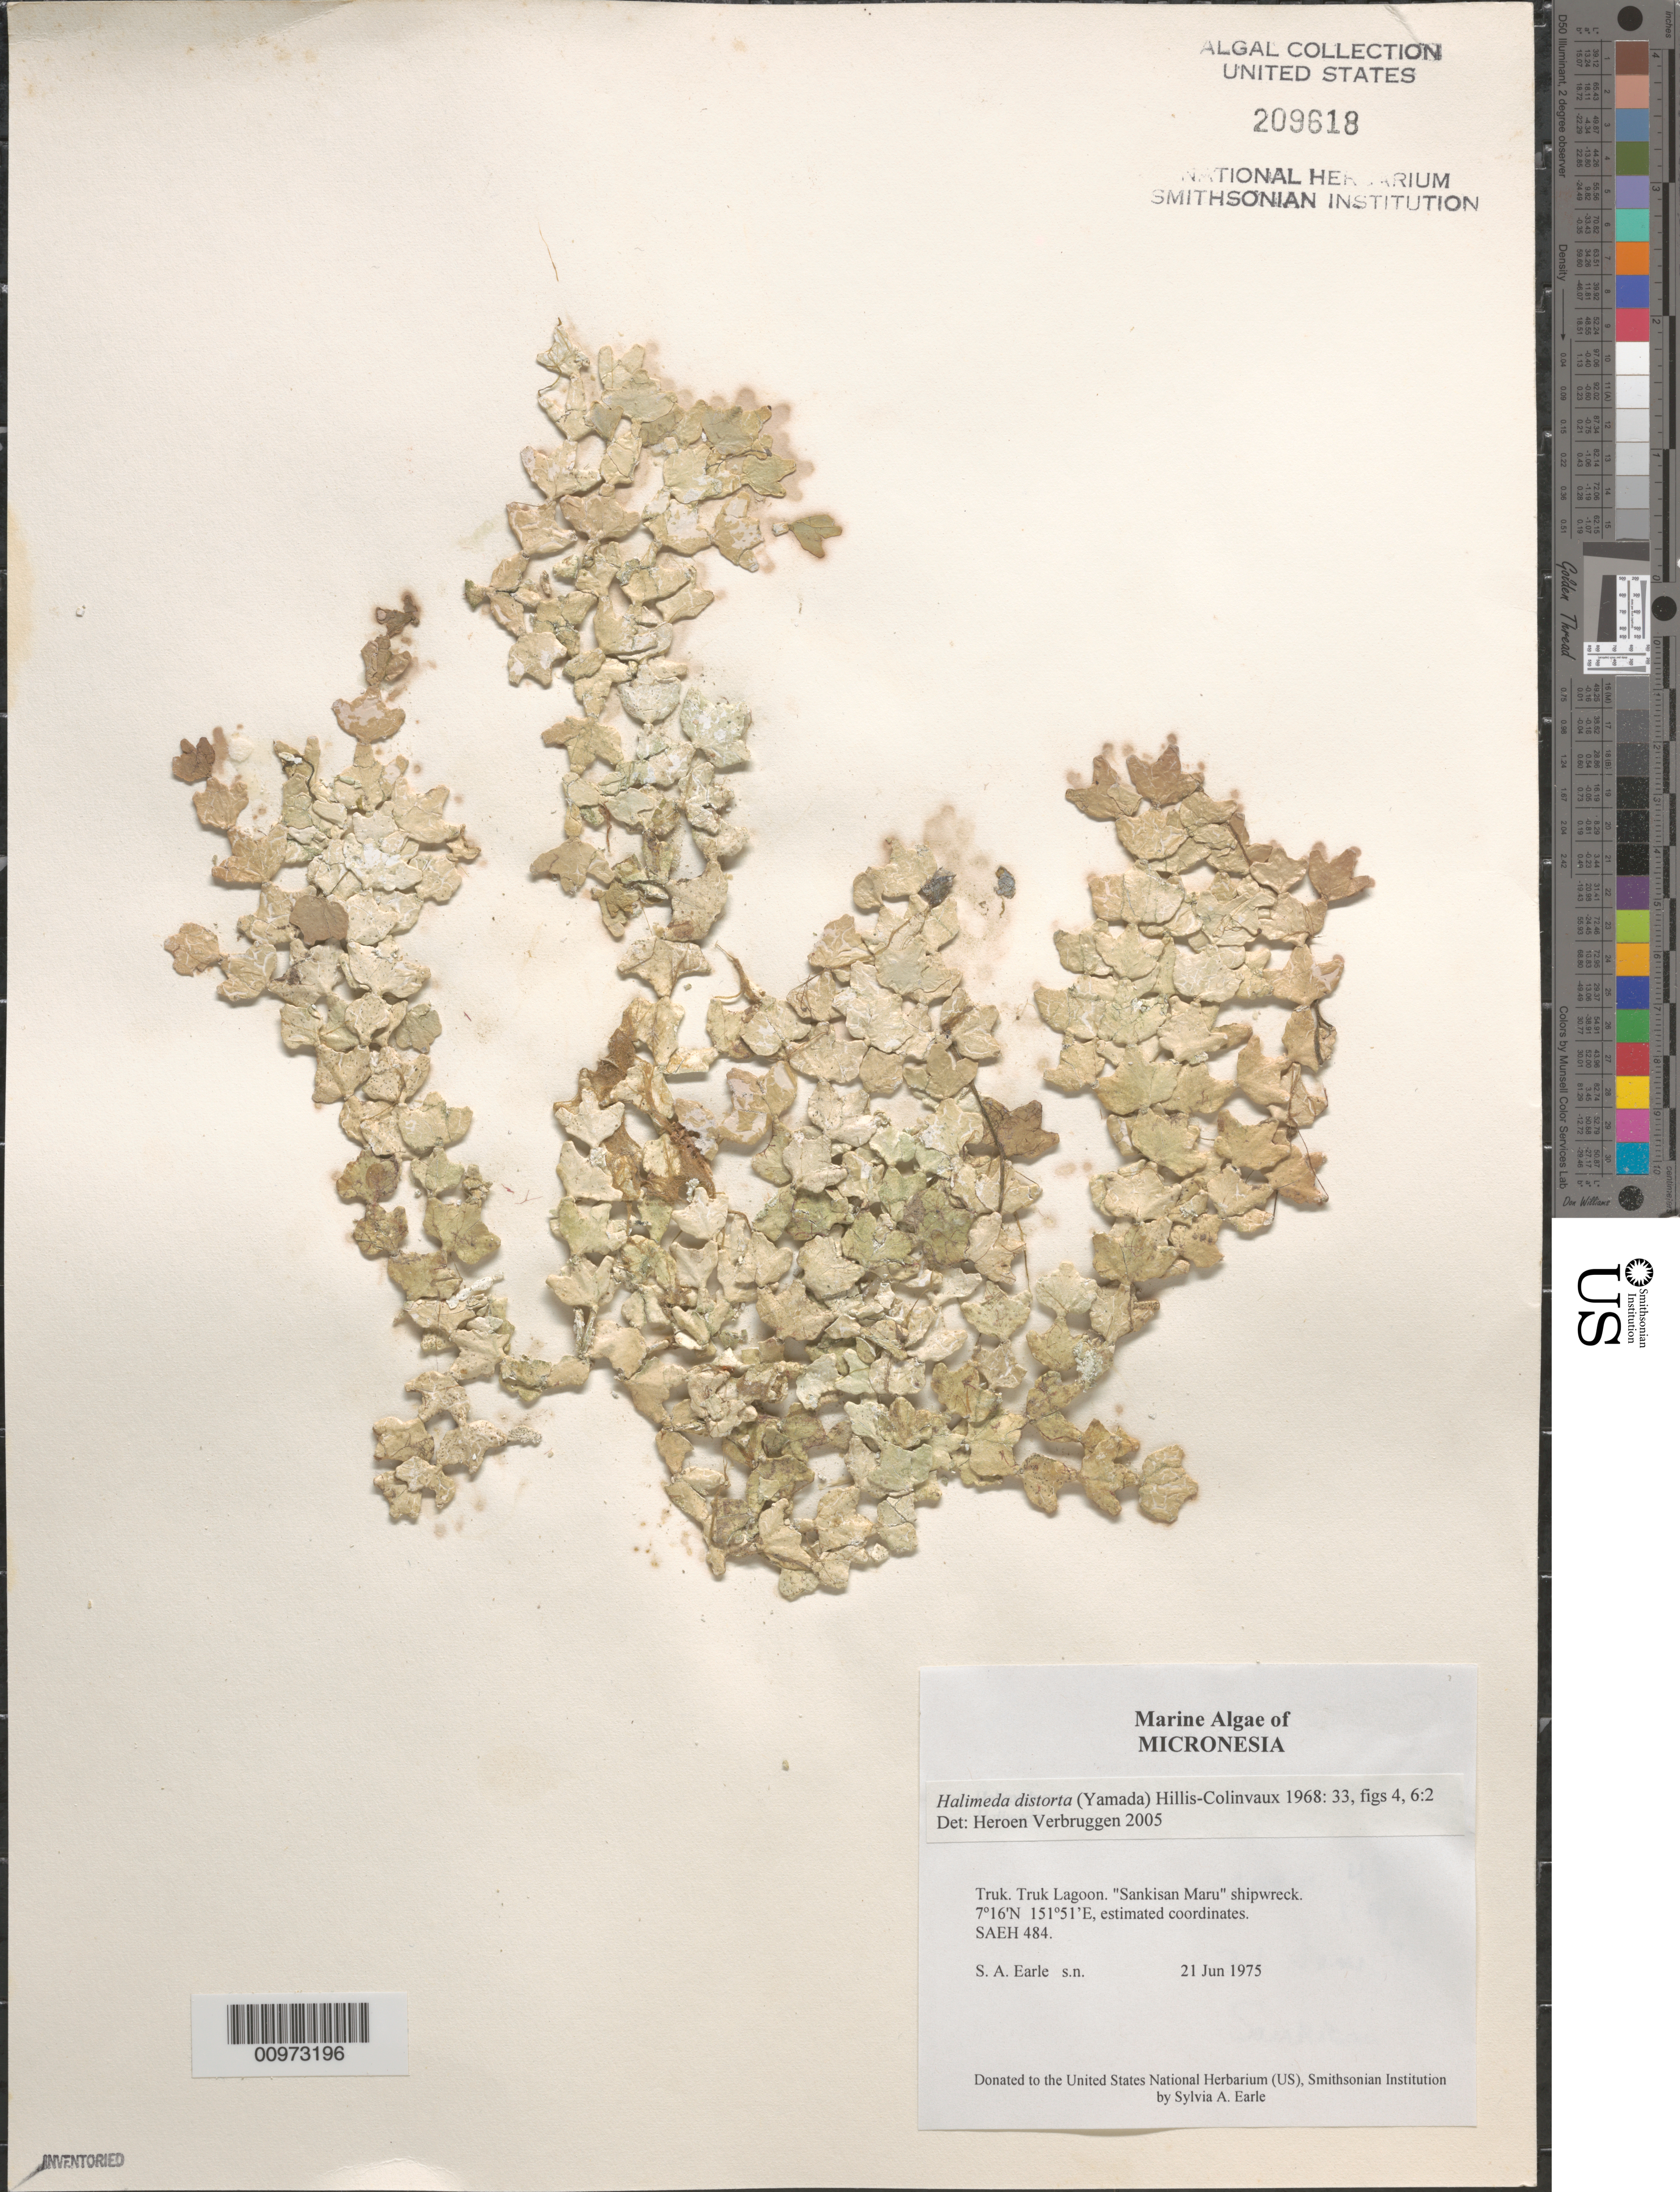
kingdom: Plantae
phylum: Chlorophyta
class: Ulvophyceae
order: Bryopsidales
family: Halimedaceae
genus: Halimeda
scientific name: Halimeda distorta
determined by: Verbruggen, H.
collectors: S. A. Earle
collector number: SAEH 484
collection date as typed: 21 Jun 1975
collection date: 1975-06-21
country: Micronesia, Federated States of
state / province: Truk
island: Truk (Chuuk) Is.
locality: Chuuk Lagoon (Truk Lagoon), Sankisan Maru shipwreck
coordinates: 7 16'N, 151 51'E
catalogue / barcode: US 209618